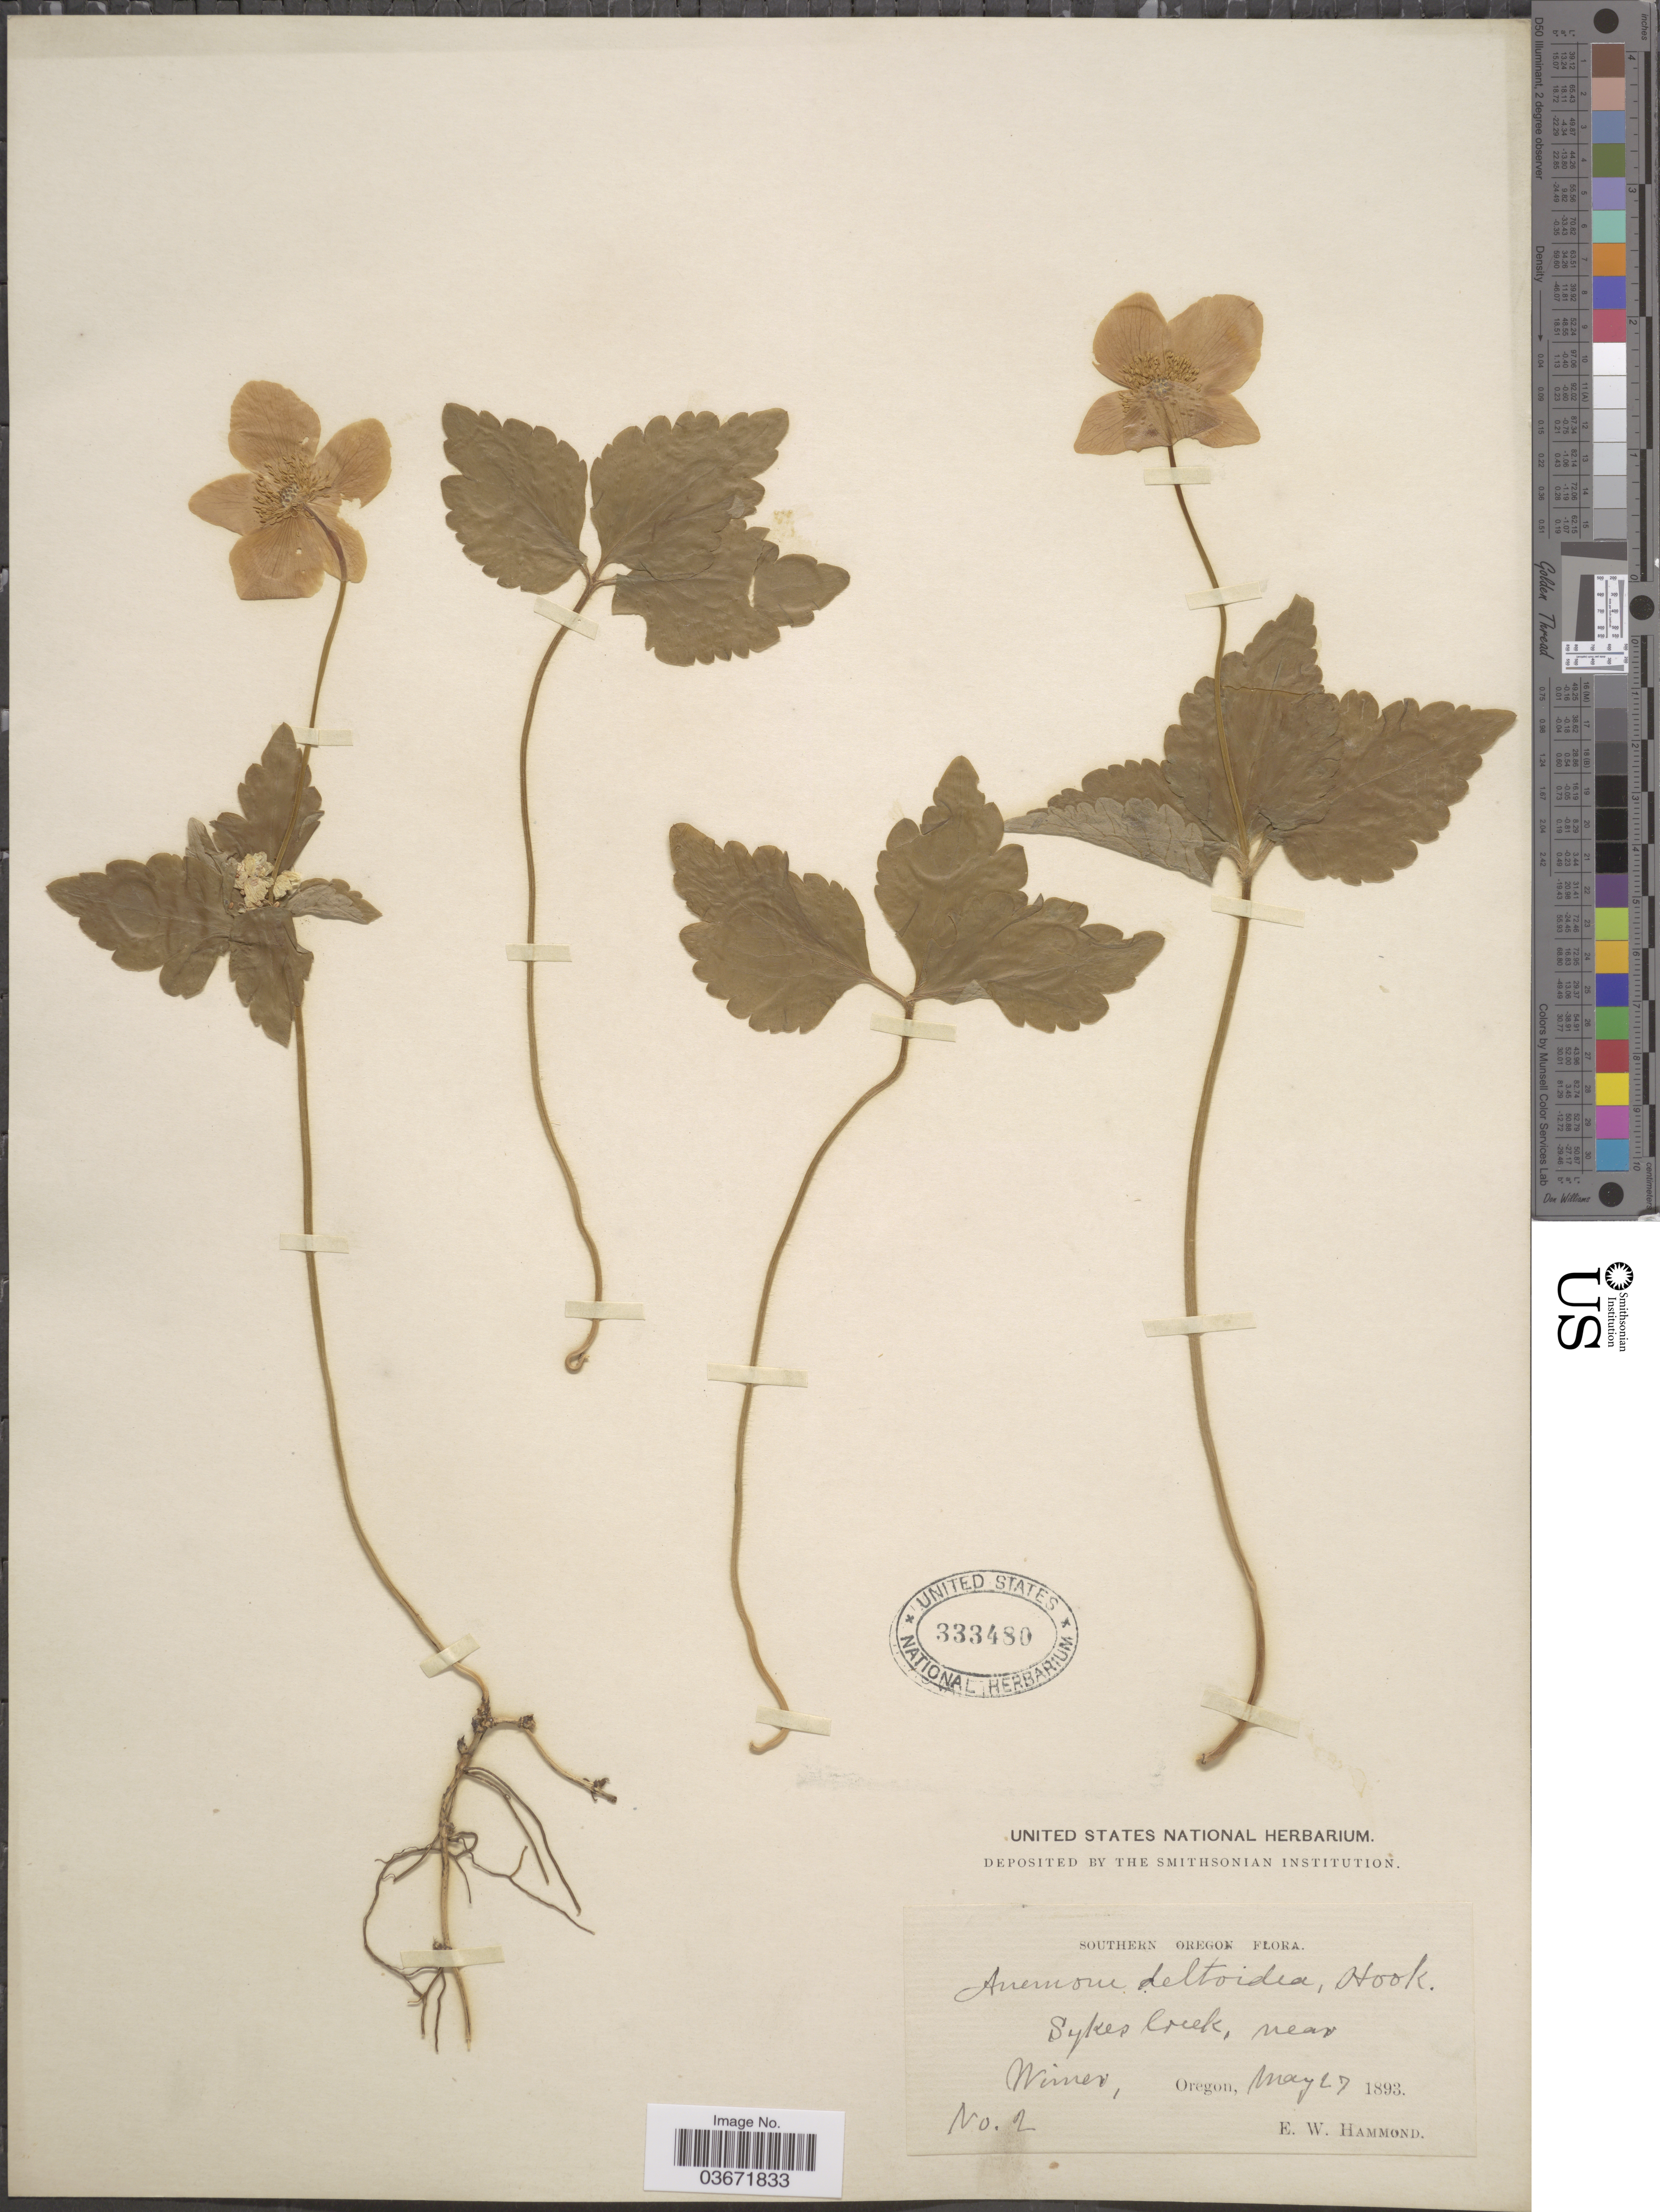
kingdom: Plantae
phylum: Tracheophyta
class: Magnoliopsida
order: Ranunculales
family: Ranunculaceae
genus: Anemone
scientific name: Anemone deltoidea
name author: Douglas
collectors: E. Hammond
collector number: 2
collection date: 1893-05-27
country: United States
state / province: Oregon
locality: Southern Oregon. Sykes Creek, near Wimer.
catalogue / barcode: US 333480